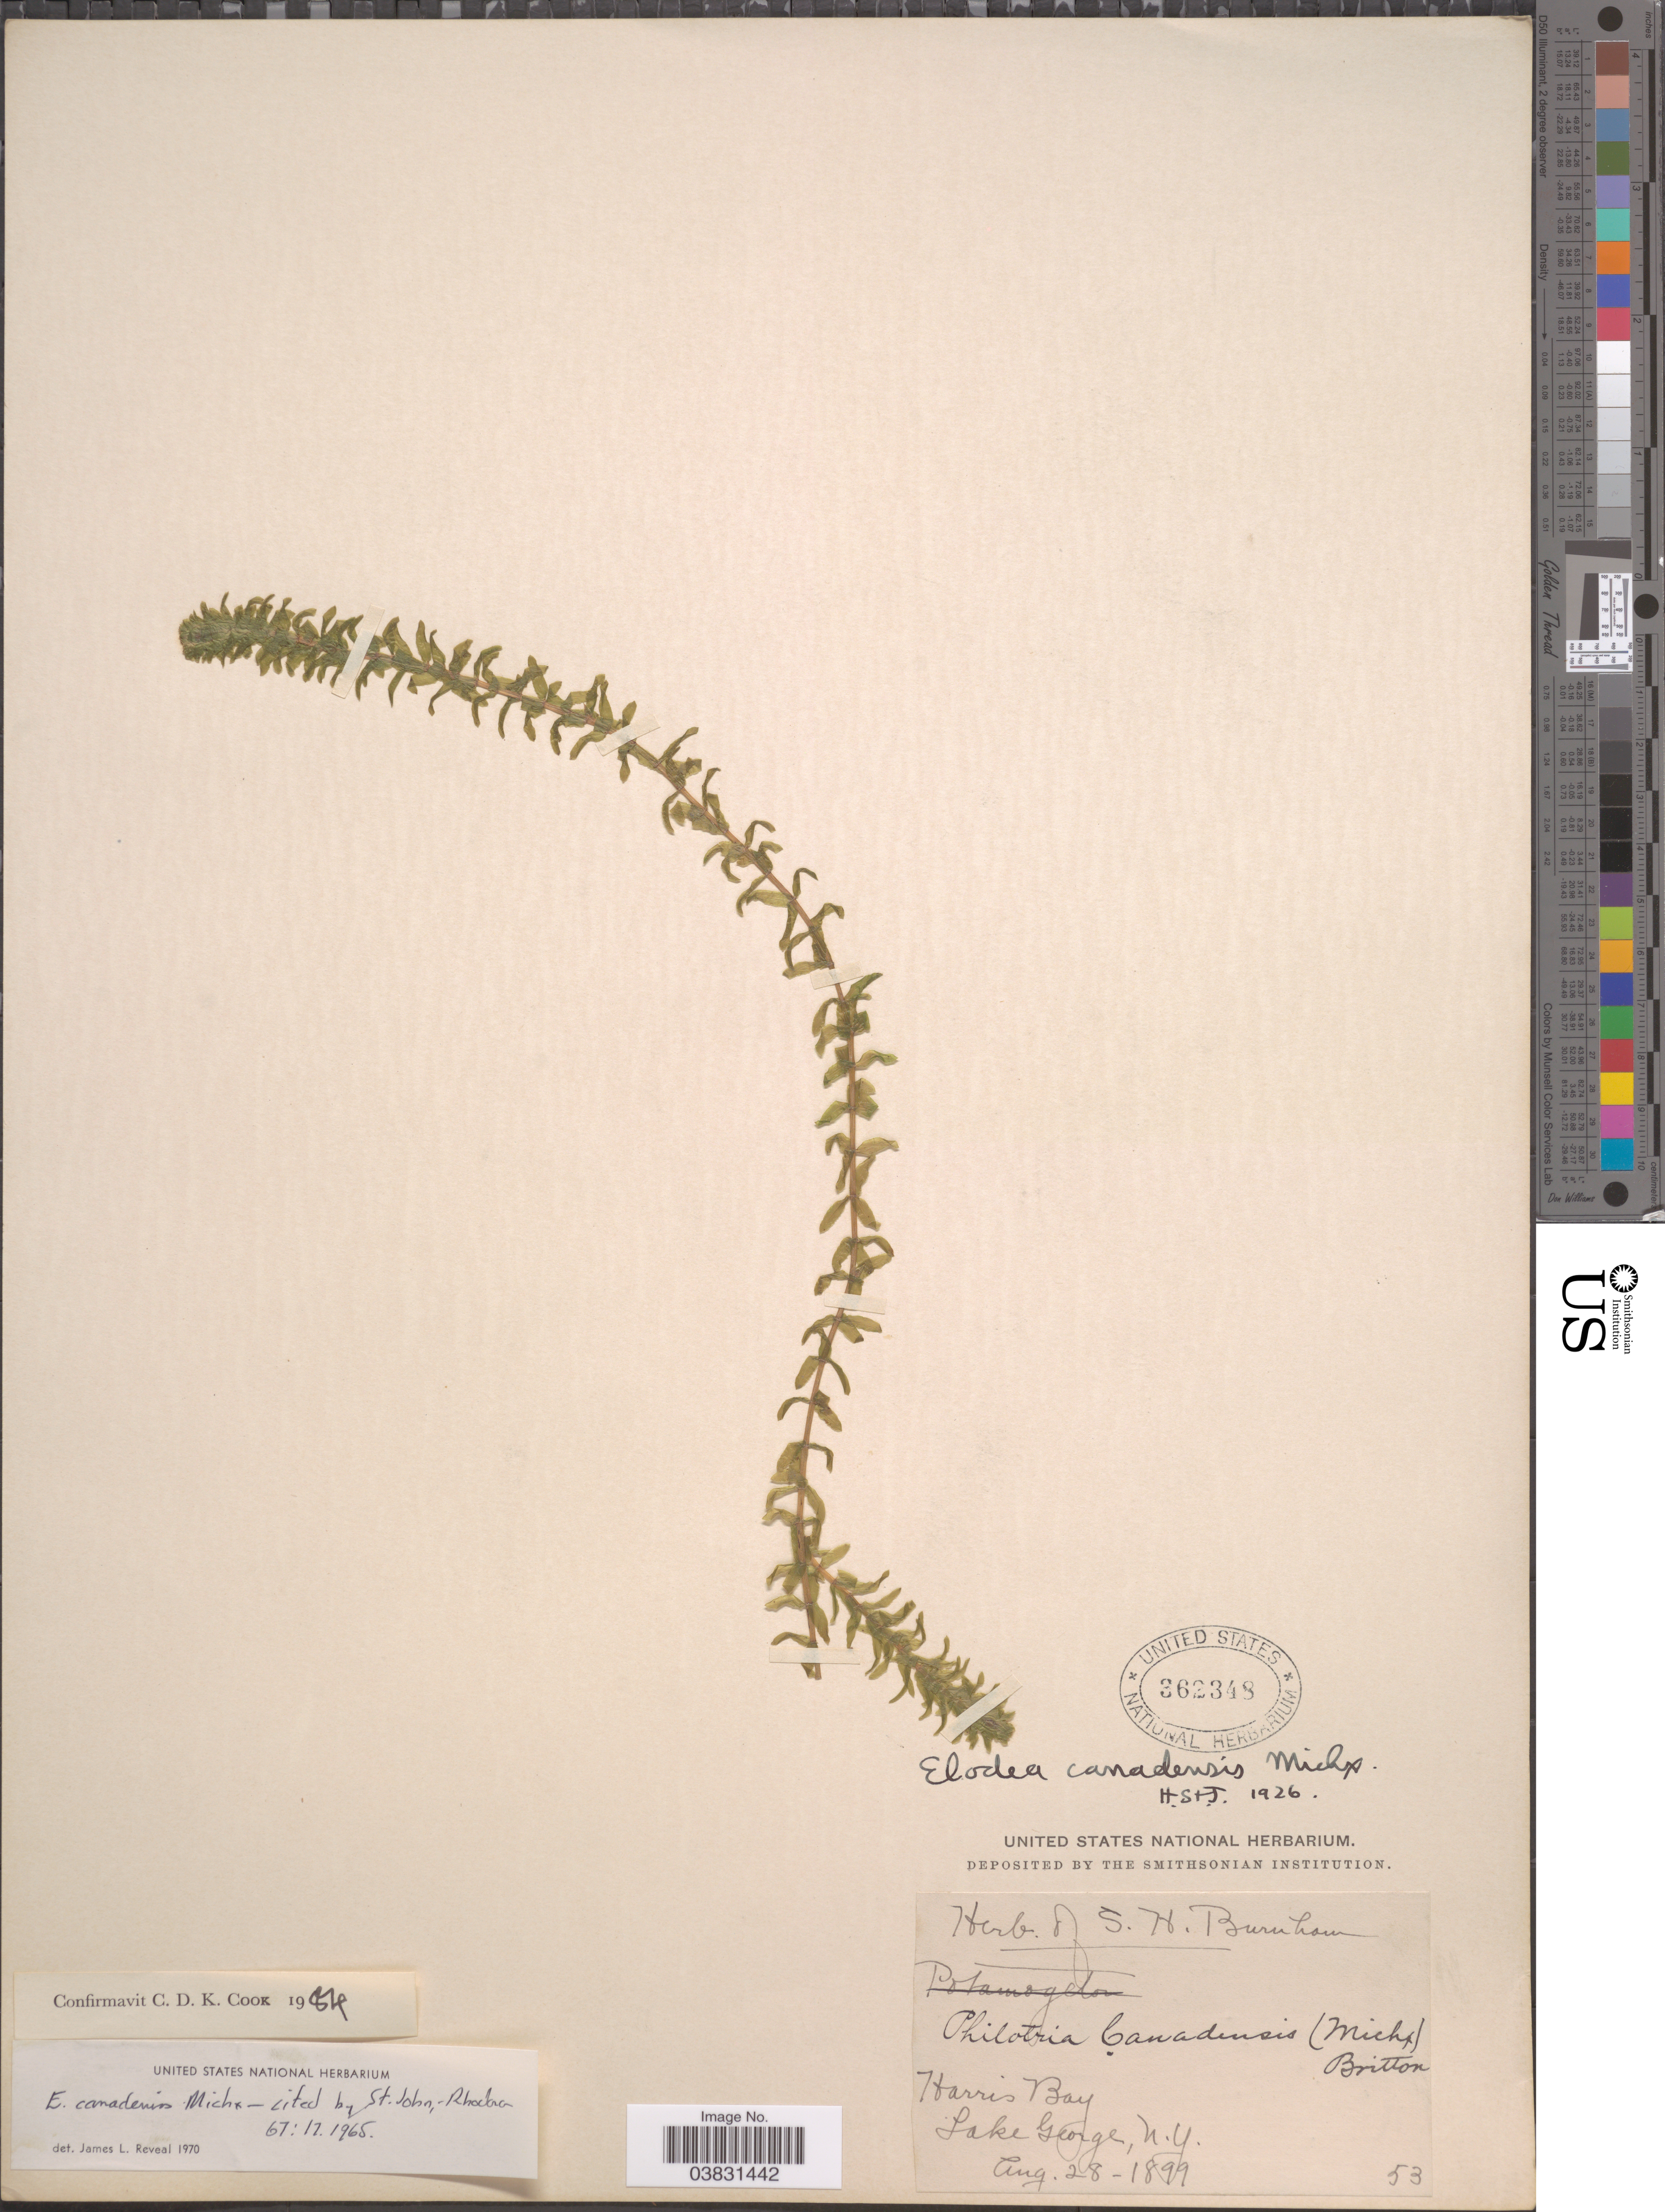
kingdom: Plantae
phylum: Tracheophyta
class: Liliopsida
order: Alismatales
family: Hydrocharitaceae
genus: Elodea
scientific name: Elodea canadensis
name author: Michx.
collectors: ex herb. S.H. Burnham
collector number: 53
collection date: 1899-08-28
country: United States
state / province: New York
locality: Harris Bay. Lake George.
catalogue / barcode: US 362348